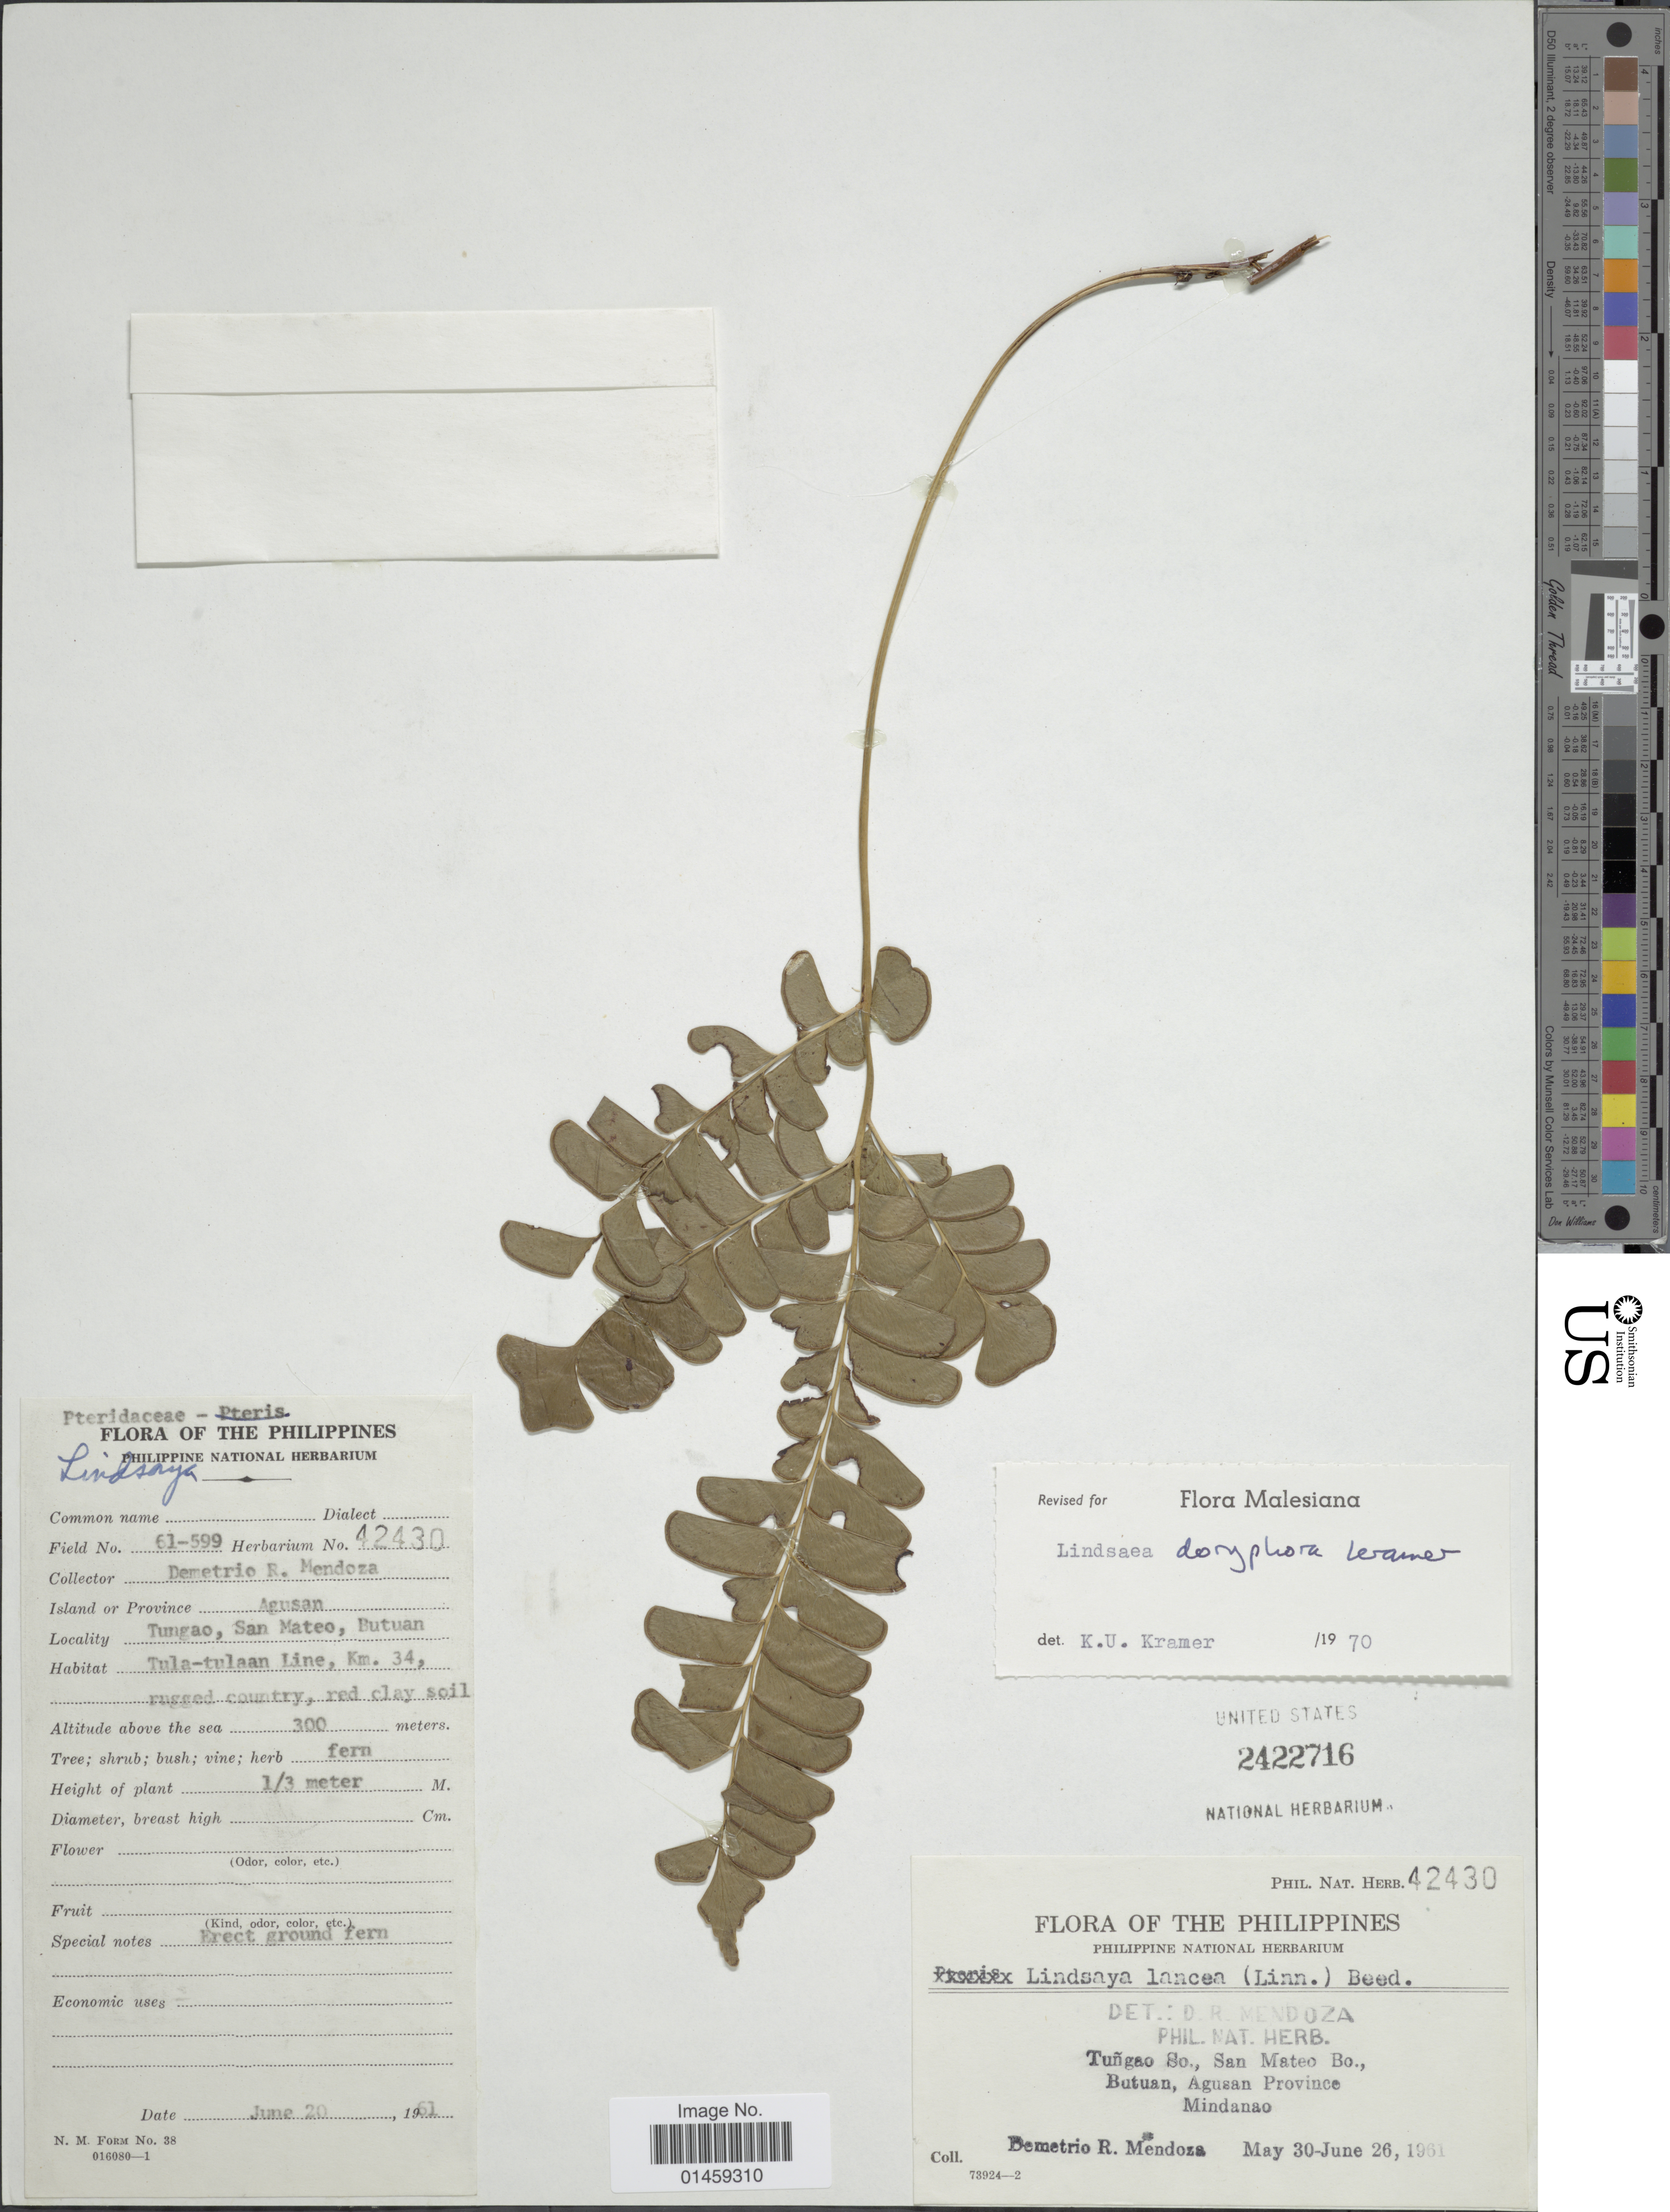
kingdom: Plantae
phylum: Tracheophyta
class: Polypodiopsida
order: Polypodiales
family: Lindsaeaceae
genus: Lindsaea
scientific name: Lindsaea doryphora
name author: K.U. Kramer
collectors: D. Mendoza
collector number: Phil. Nat. Herb. 42430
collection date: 1961-05-30/1961-06-26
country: Philippines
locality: Tungao So., San Mateo Bo., Butuan, Agusan Province. Mindanao. Tula-tulaan Line, km. 34, rugged country.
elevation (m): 300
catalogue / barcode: US 2422716